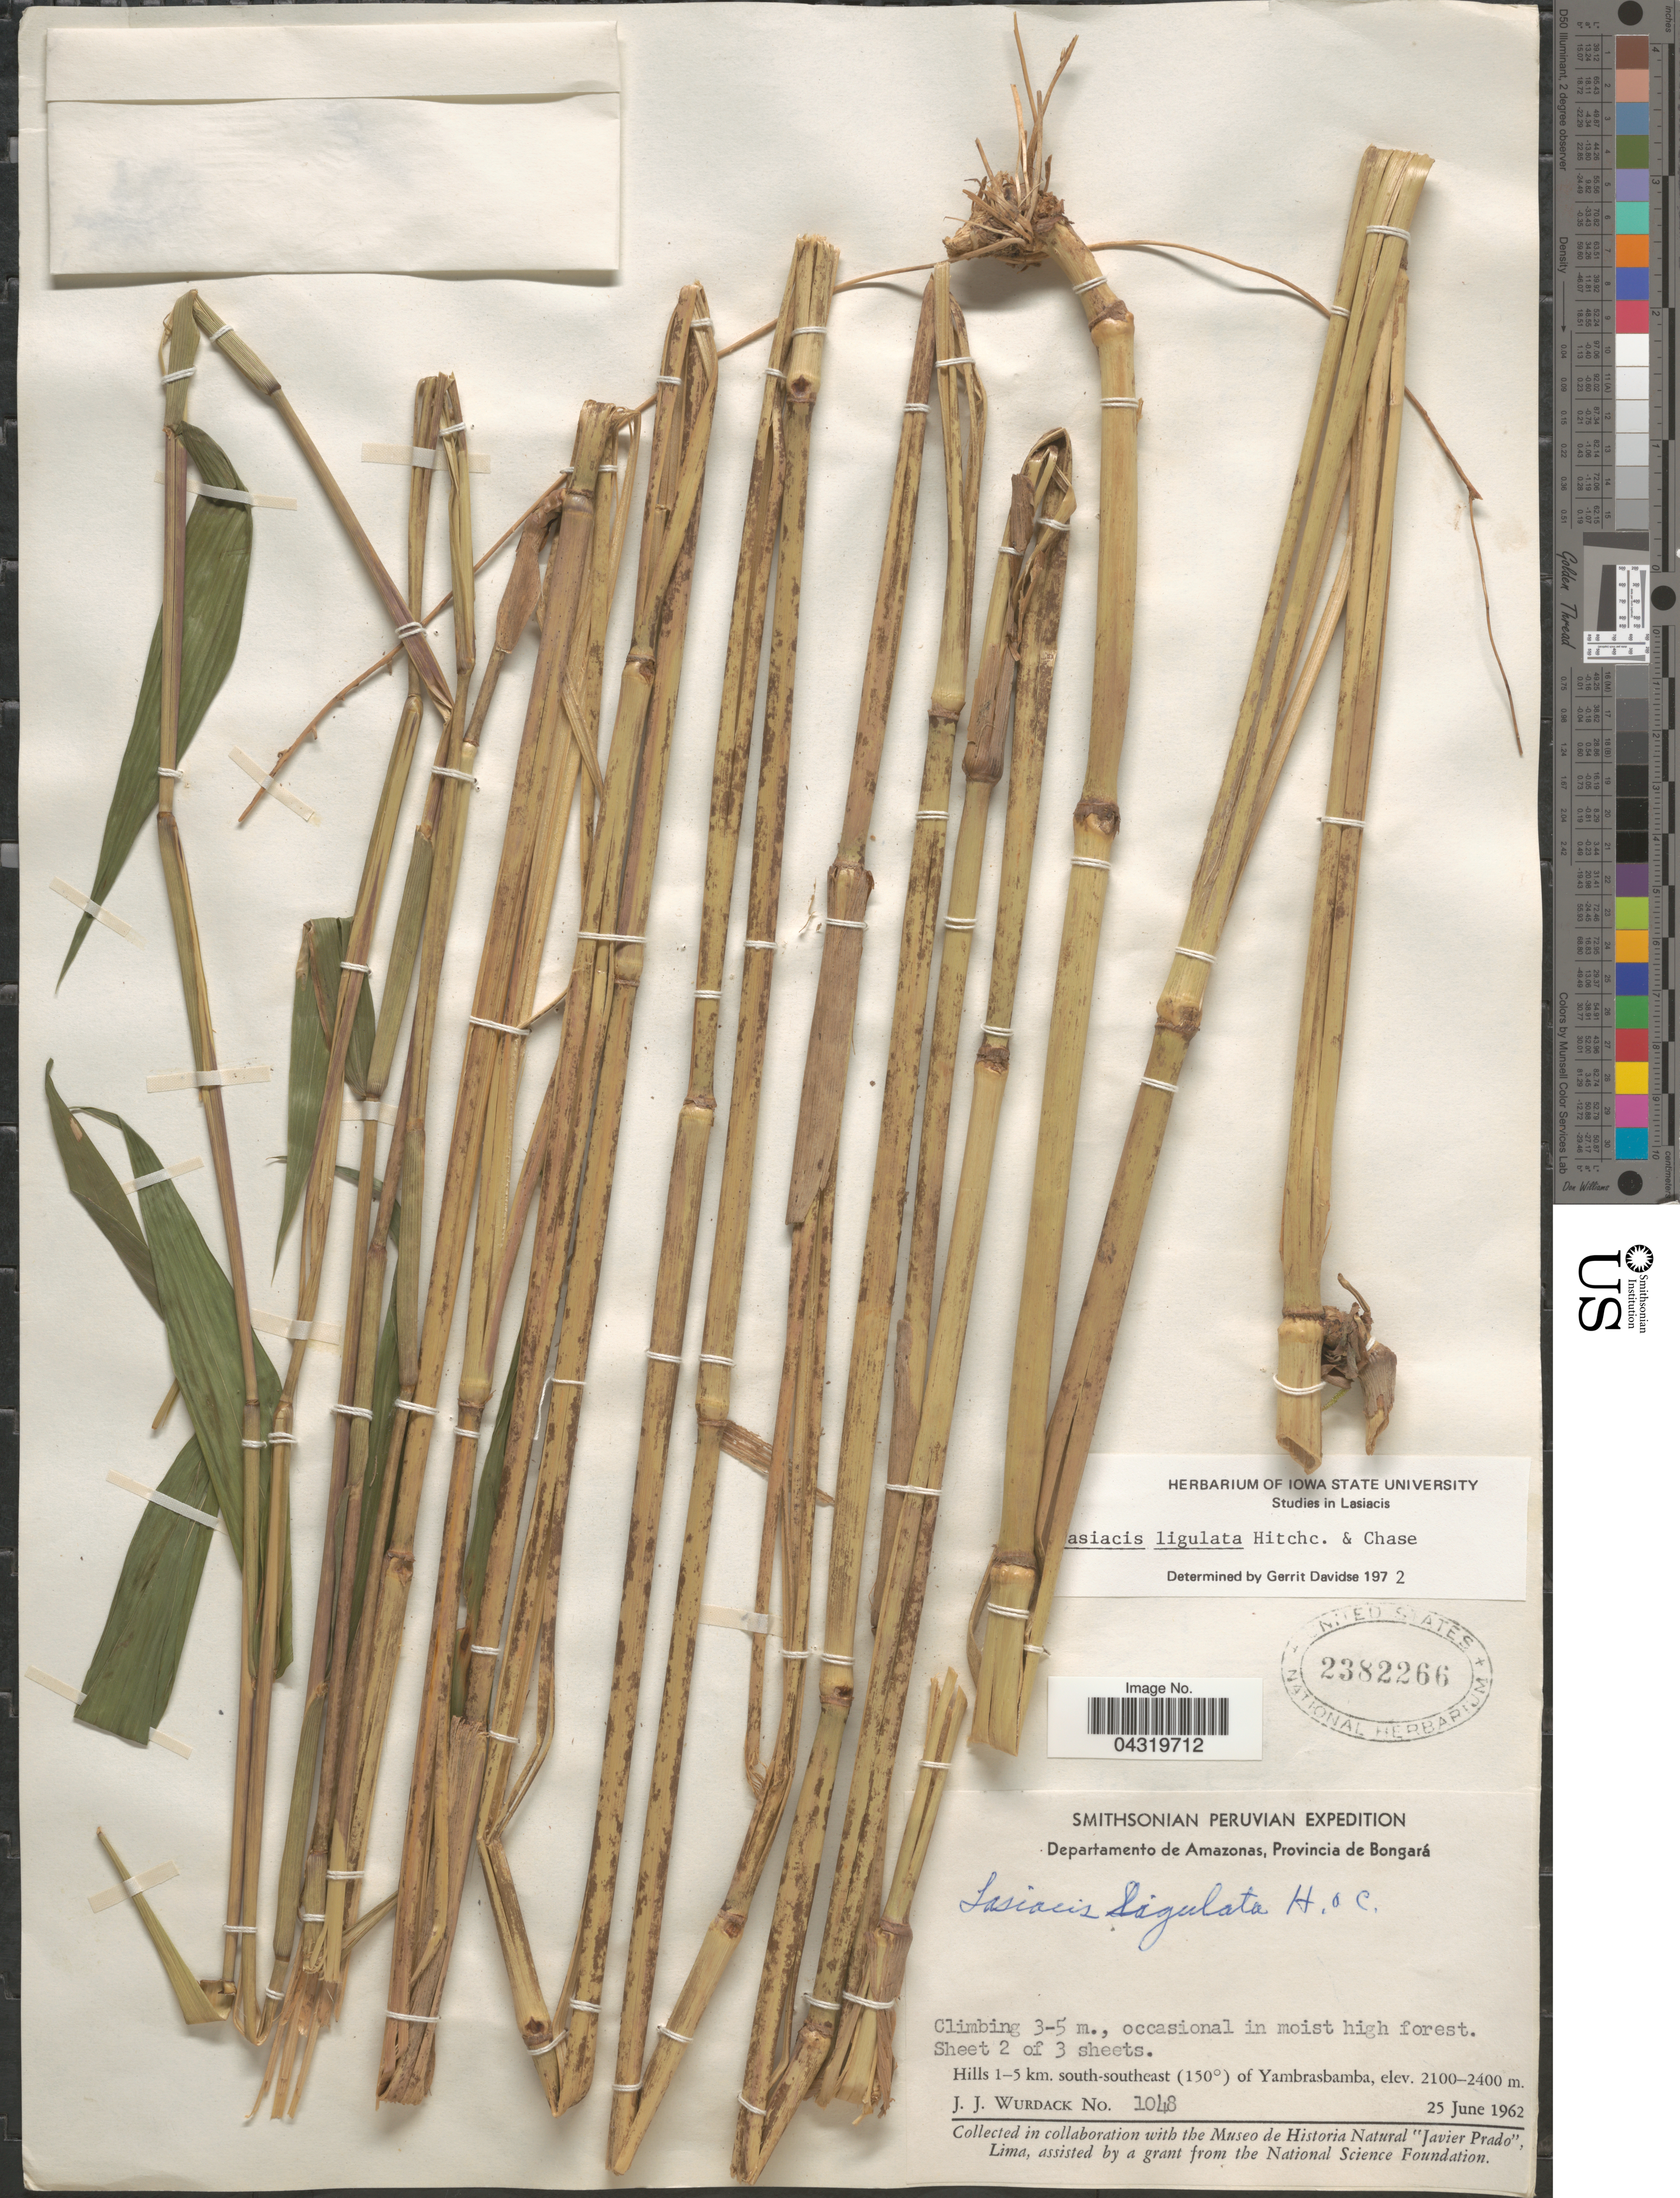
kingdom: Plantae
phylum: Tracheophyta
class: Liliopsida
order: Poales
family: Poaceae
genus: Lasiacis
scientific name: Lasiacis ligulata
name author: Hitchc. & Chase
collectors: J. J. Wurdack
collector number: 1048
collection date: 1962-06-25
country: Peru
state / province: Amazonas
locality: Smithsonian Peruvian Expedition. Departamento de Amazonas, Provincia de Bongará. Hills 1-5 km. south-southeast (150°) of Yambrasbamba.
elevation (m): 2100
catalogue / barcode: US 2382266